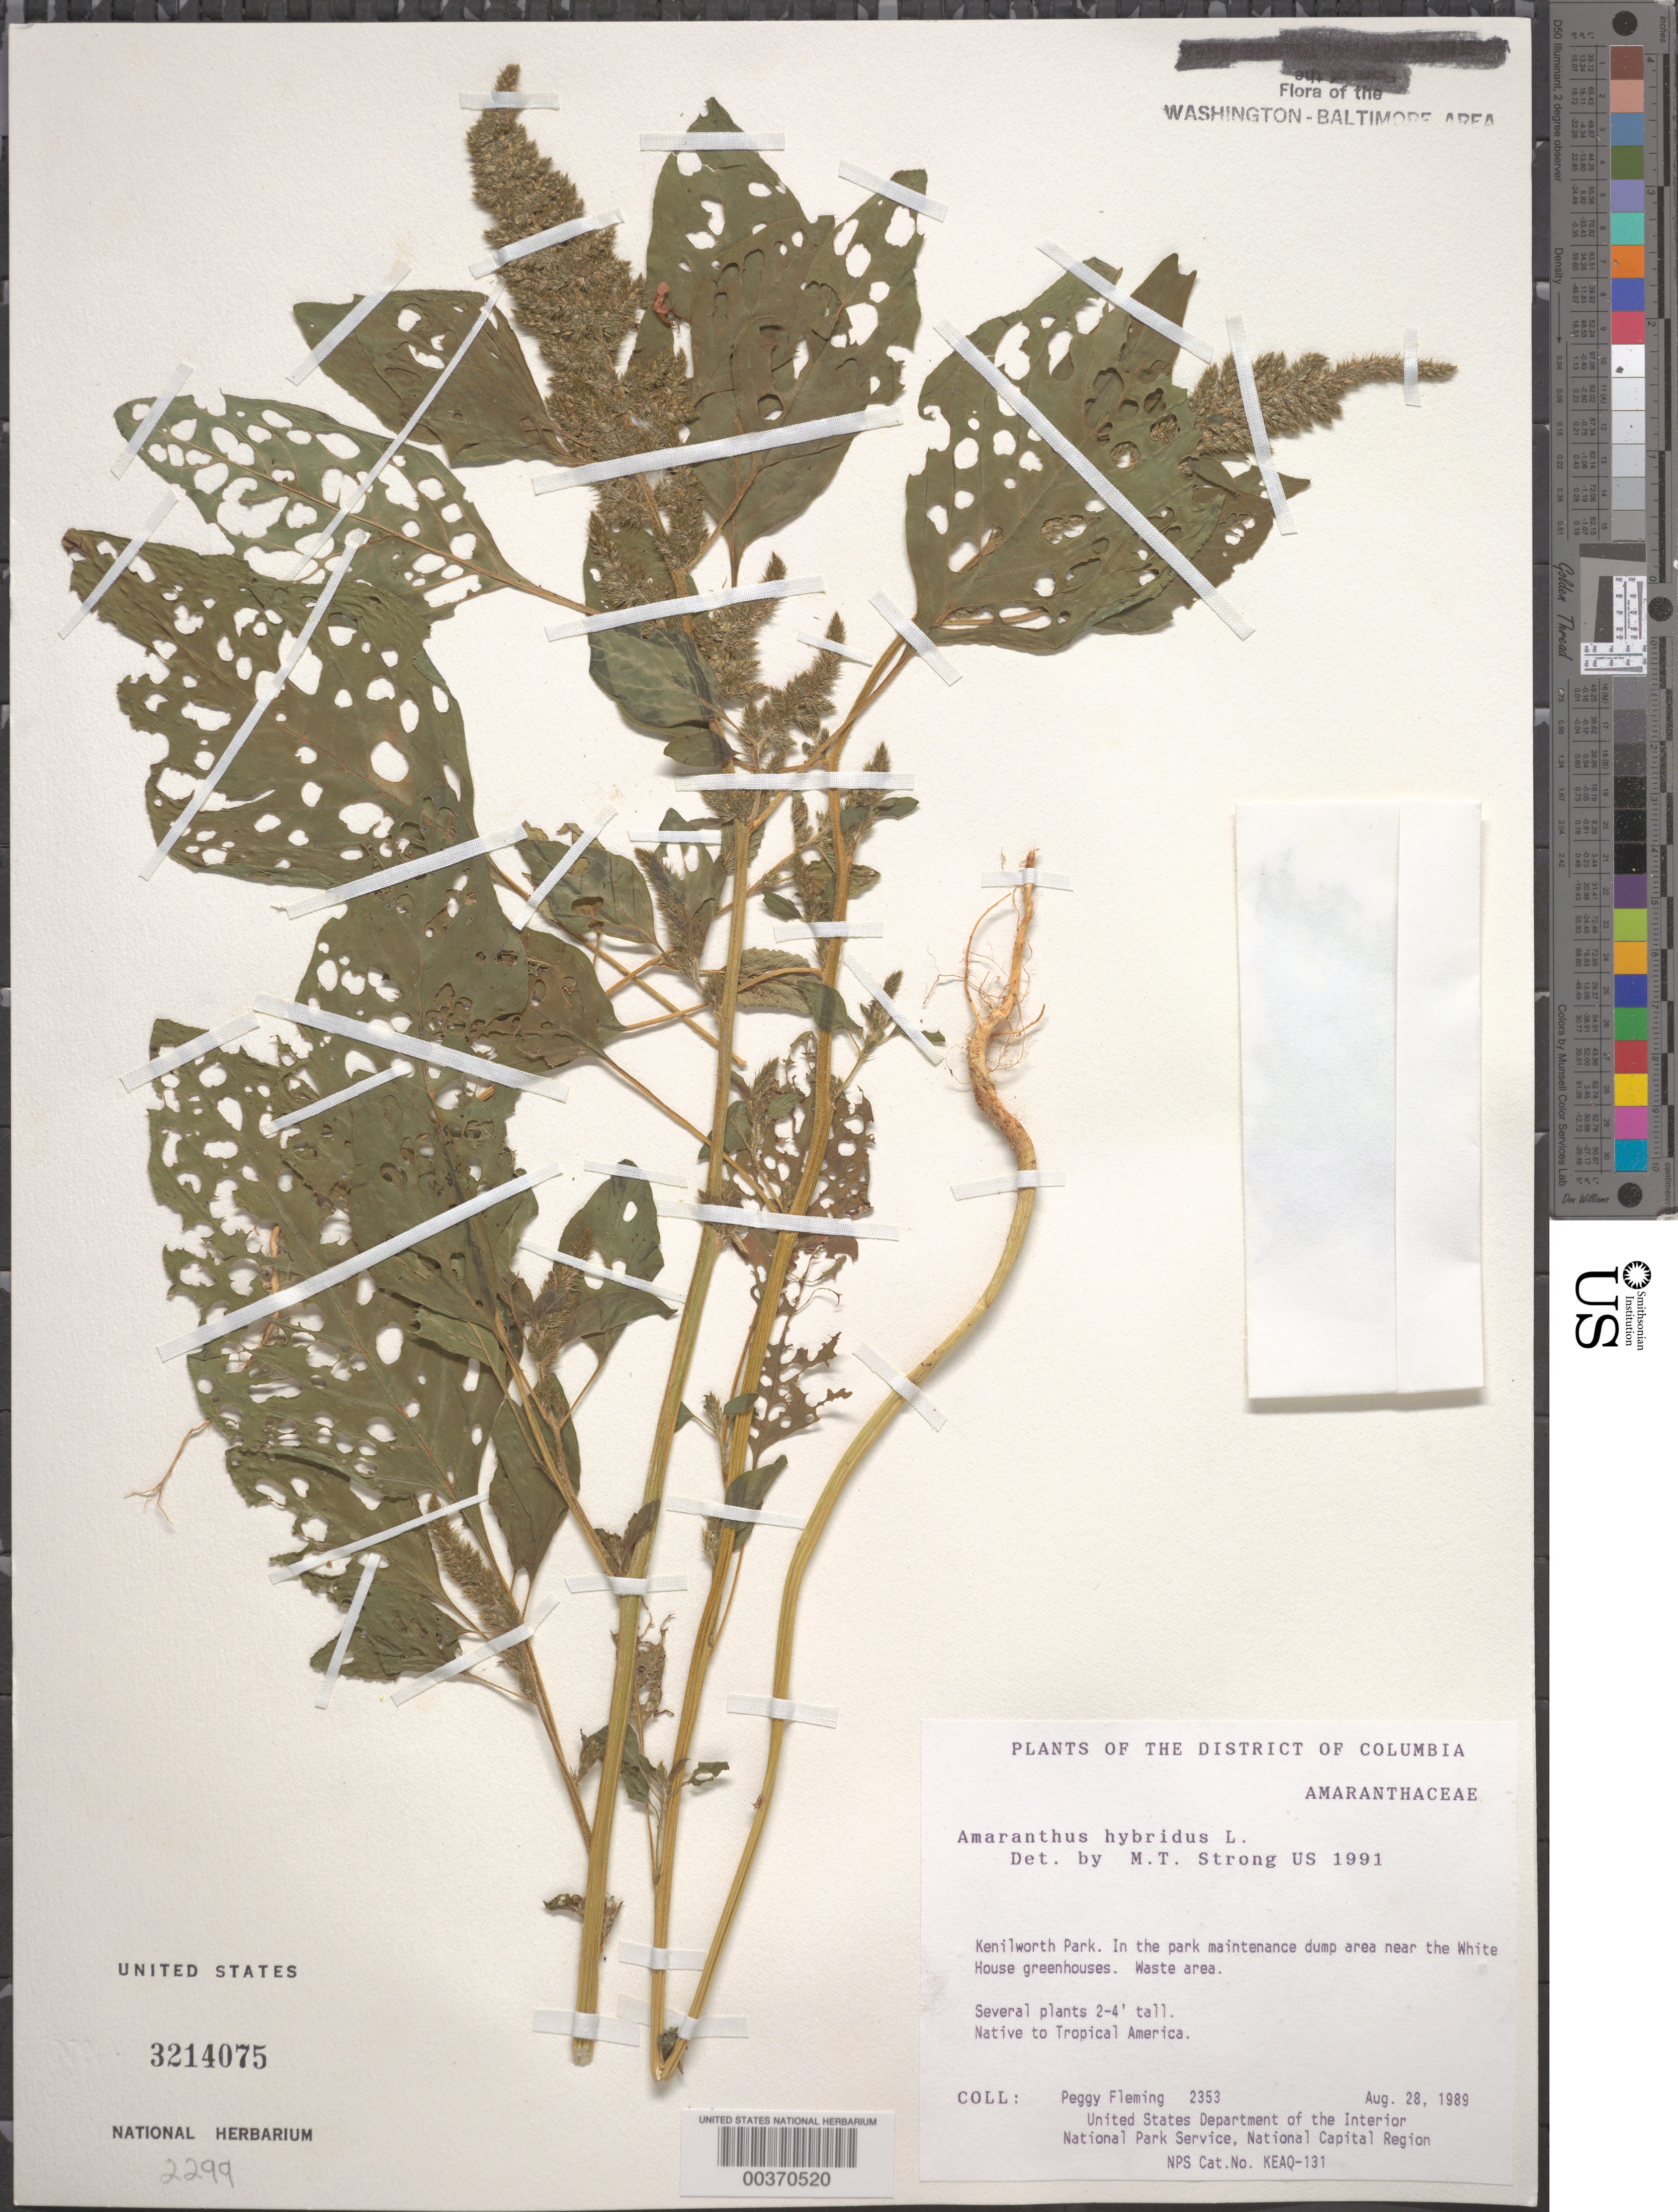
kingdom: Plantae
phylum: Tracheophyta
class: Magnoliopsida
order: Caryophyllales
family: Amaranthaceae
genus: Amaranthus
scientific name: Amaranthus hybridus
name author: L.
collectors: P. Fleming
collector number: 2353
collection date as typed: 28 Aug 1989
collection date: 1989-08-28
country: United States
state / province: District of Columbia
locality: Kenilworth Park, near White House greenhouses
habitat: Waste area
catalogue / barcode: US 3214075